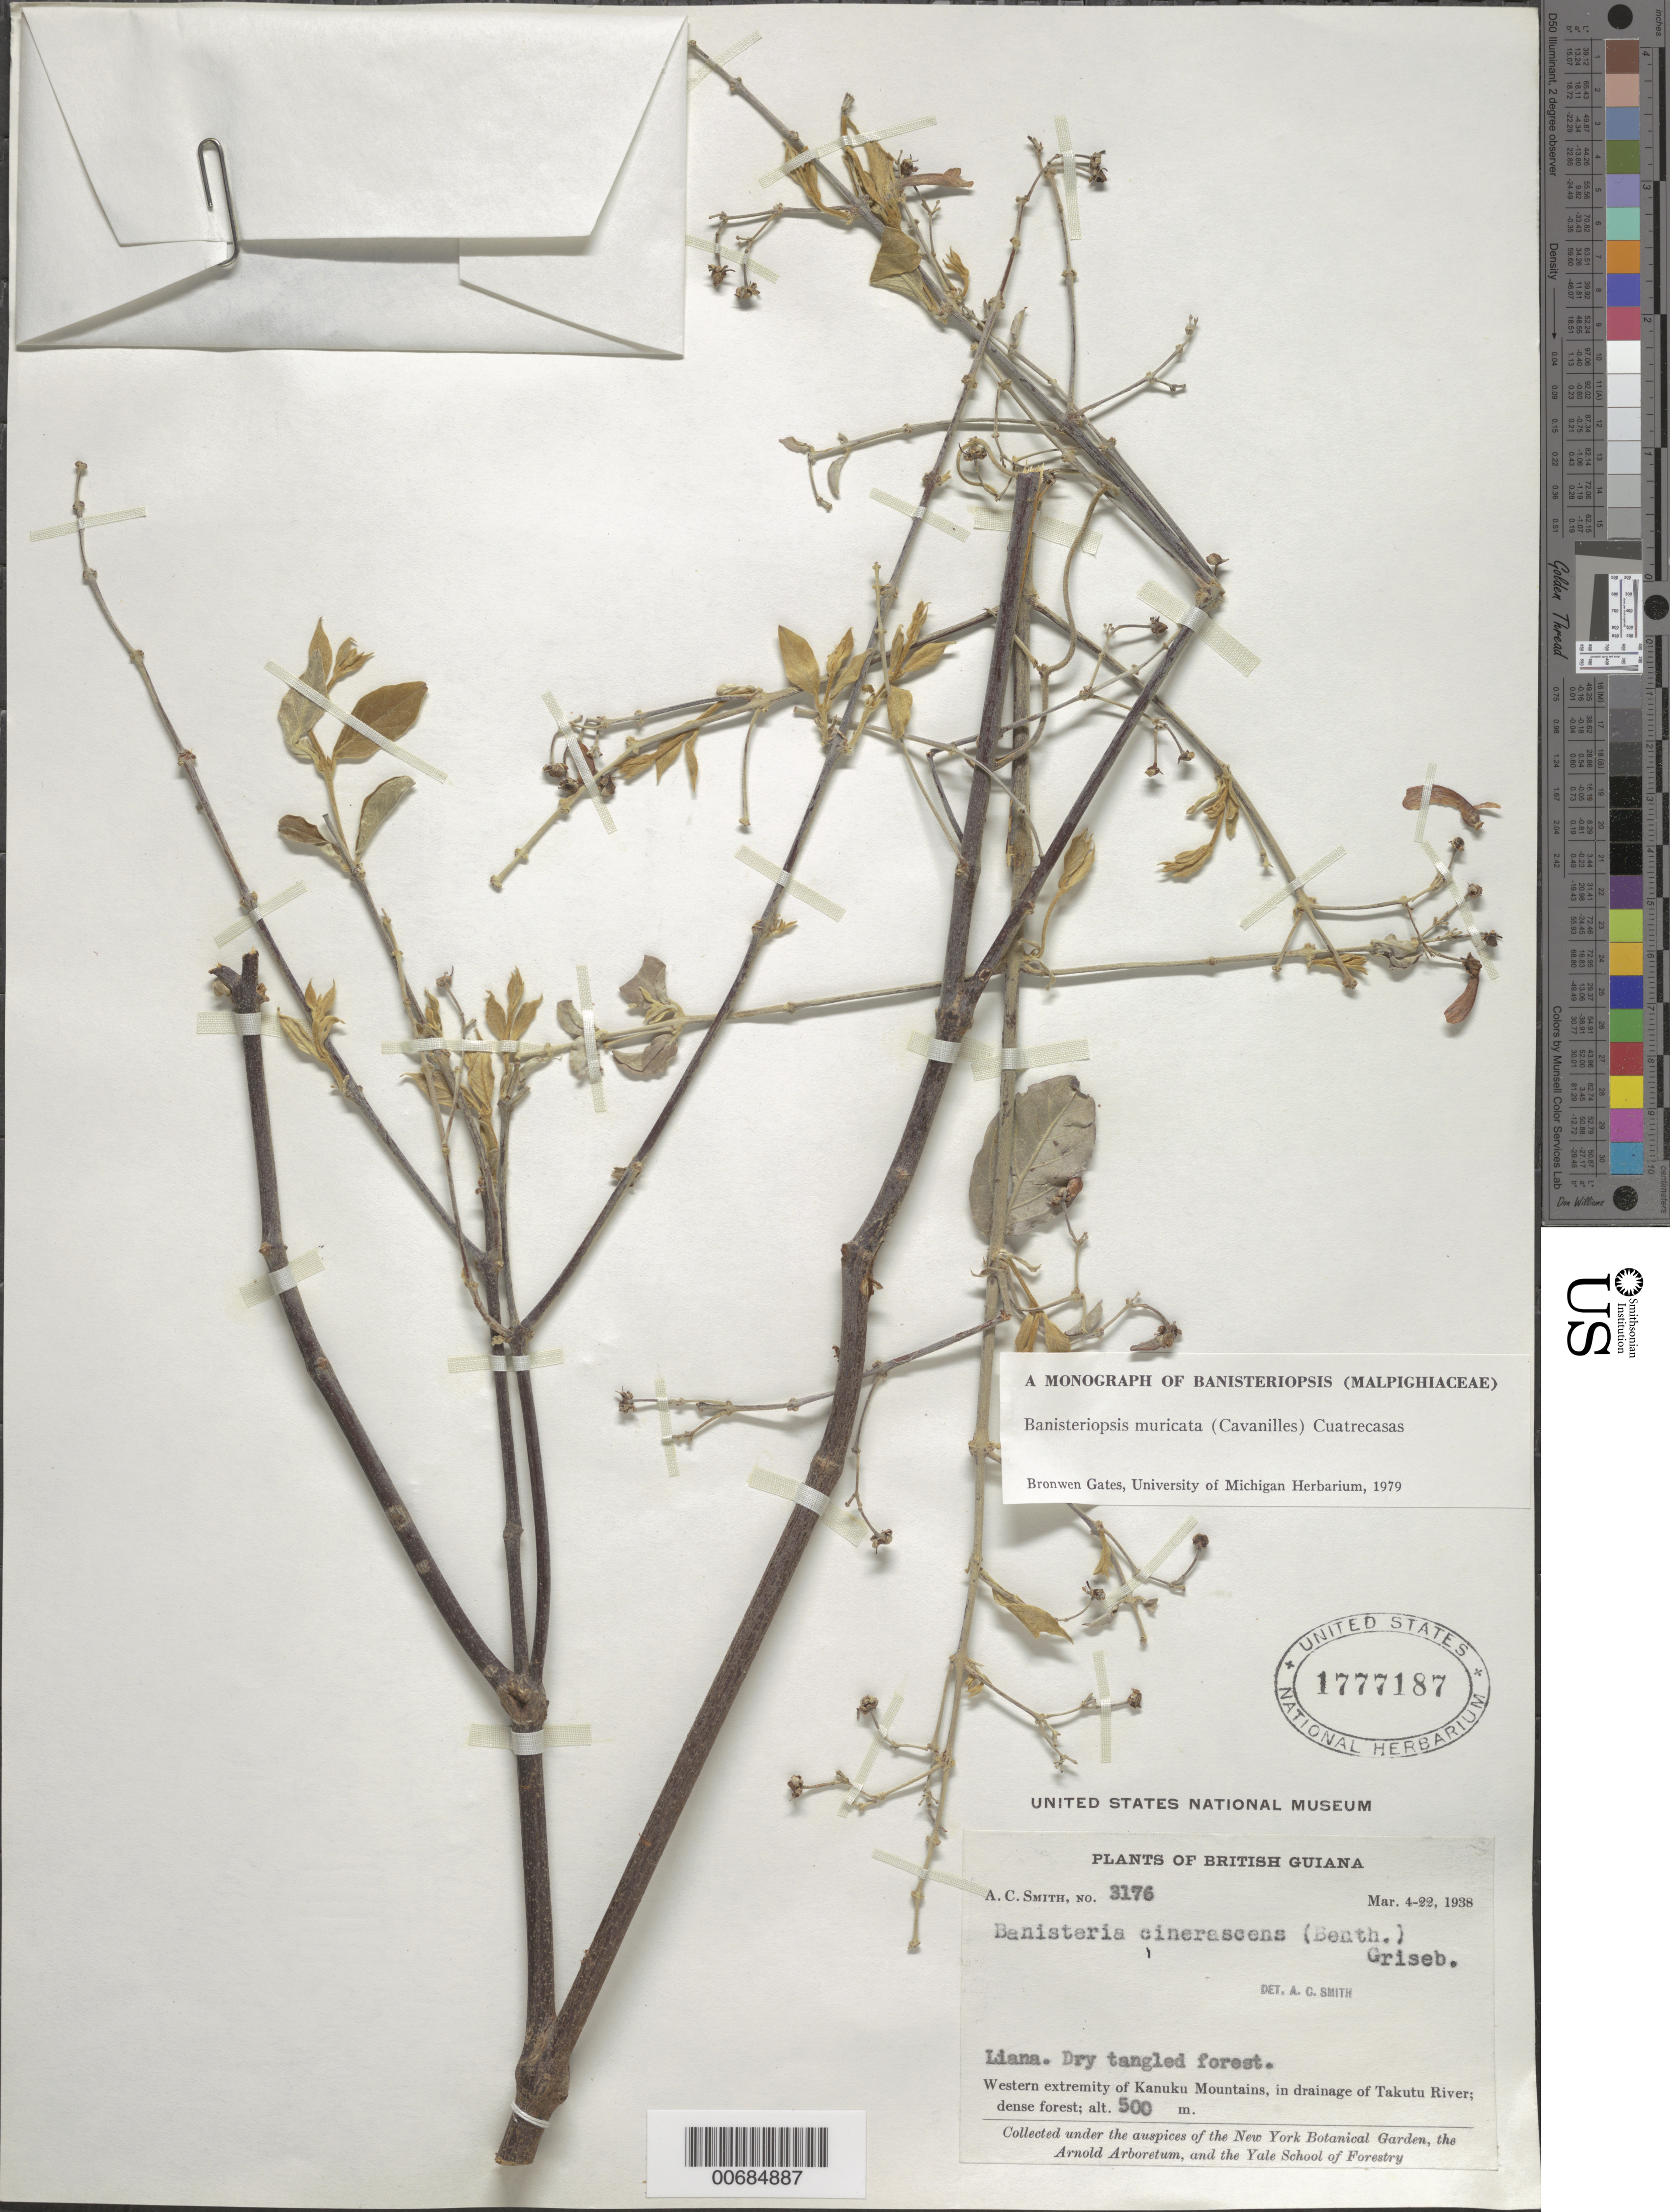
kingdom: Plantae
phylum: Tracheophyta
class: Magnoliopsida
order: Malpighiales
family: Malpighiaceae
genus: Banisteriopsis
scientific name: Banisteriopsis muricata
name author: (Cav.) Cuatrec.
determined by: Gates, B.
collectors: A. C. Smith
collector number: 3176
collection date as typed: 4-Mar-38 to 22-Mar-38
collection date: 1938-03-04/1938-03-22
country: Guyana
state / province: U. Takutu-U. Essequibo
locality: Kanuku Mts., drainage of Takutu R., western extremity of Kanuku Mountains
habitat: Dry tangled forest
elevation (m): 500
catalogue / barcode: US 1777187